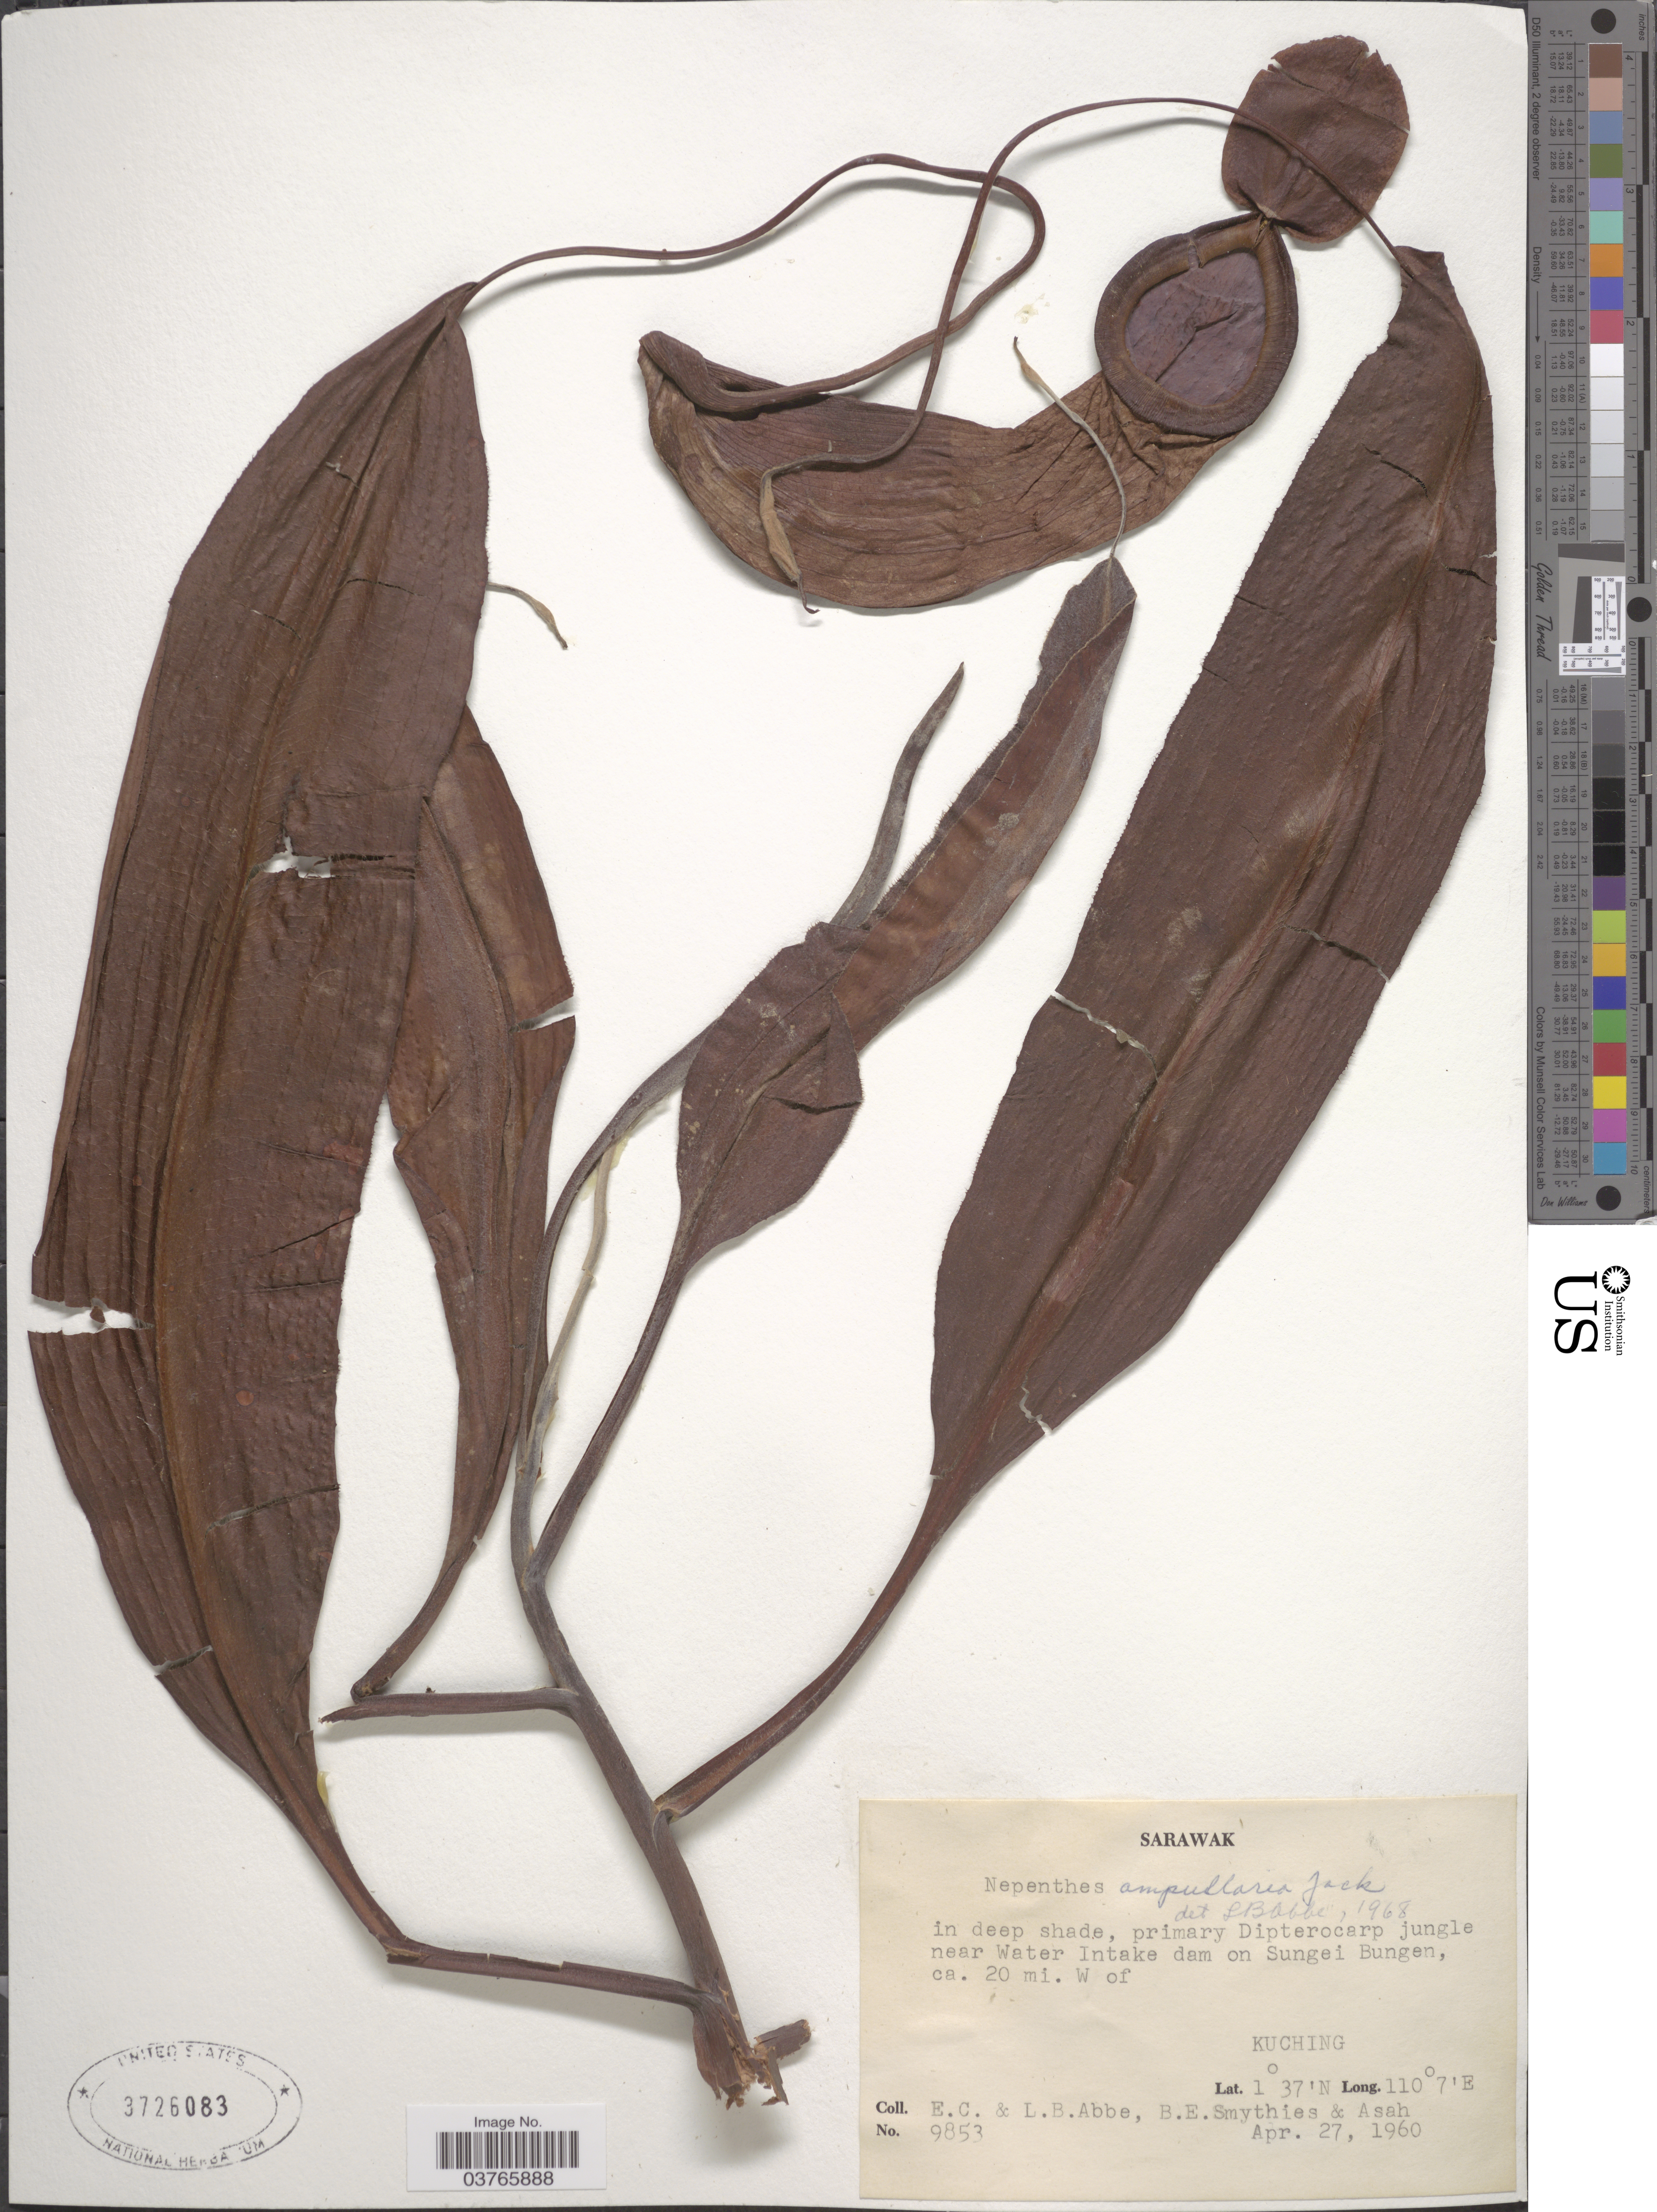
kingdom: Plantae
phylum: Tracheophyta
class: Magnoliopsida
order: Caryophyllales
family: Nepenthaceae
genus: Nepenthes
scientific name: Nepenthes ampullaria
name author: Jack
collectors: E. C. Abbe, L. B. Abbe, B.E. Smythies & Asah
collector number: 9853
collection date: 1960-04-27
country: Malaysia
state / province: Sarawak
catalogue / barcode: US 3726083